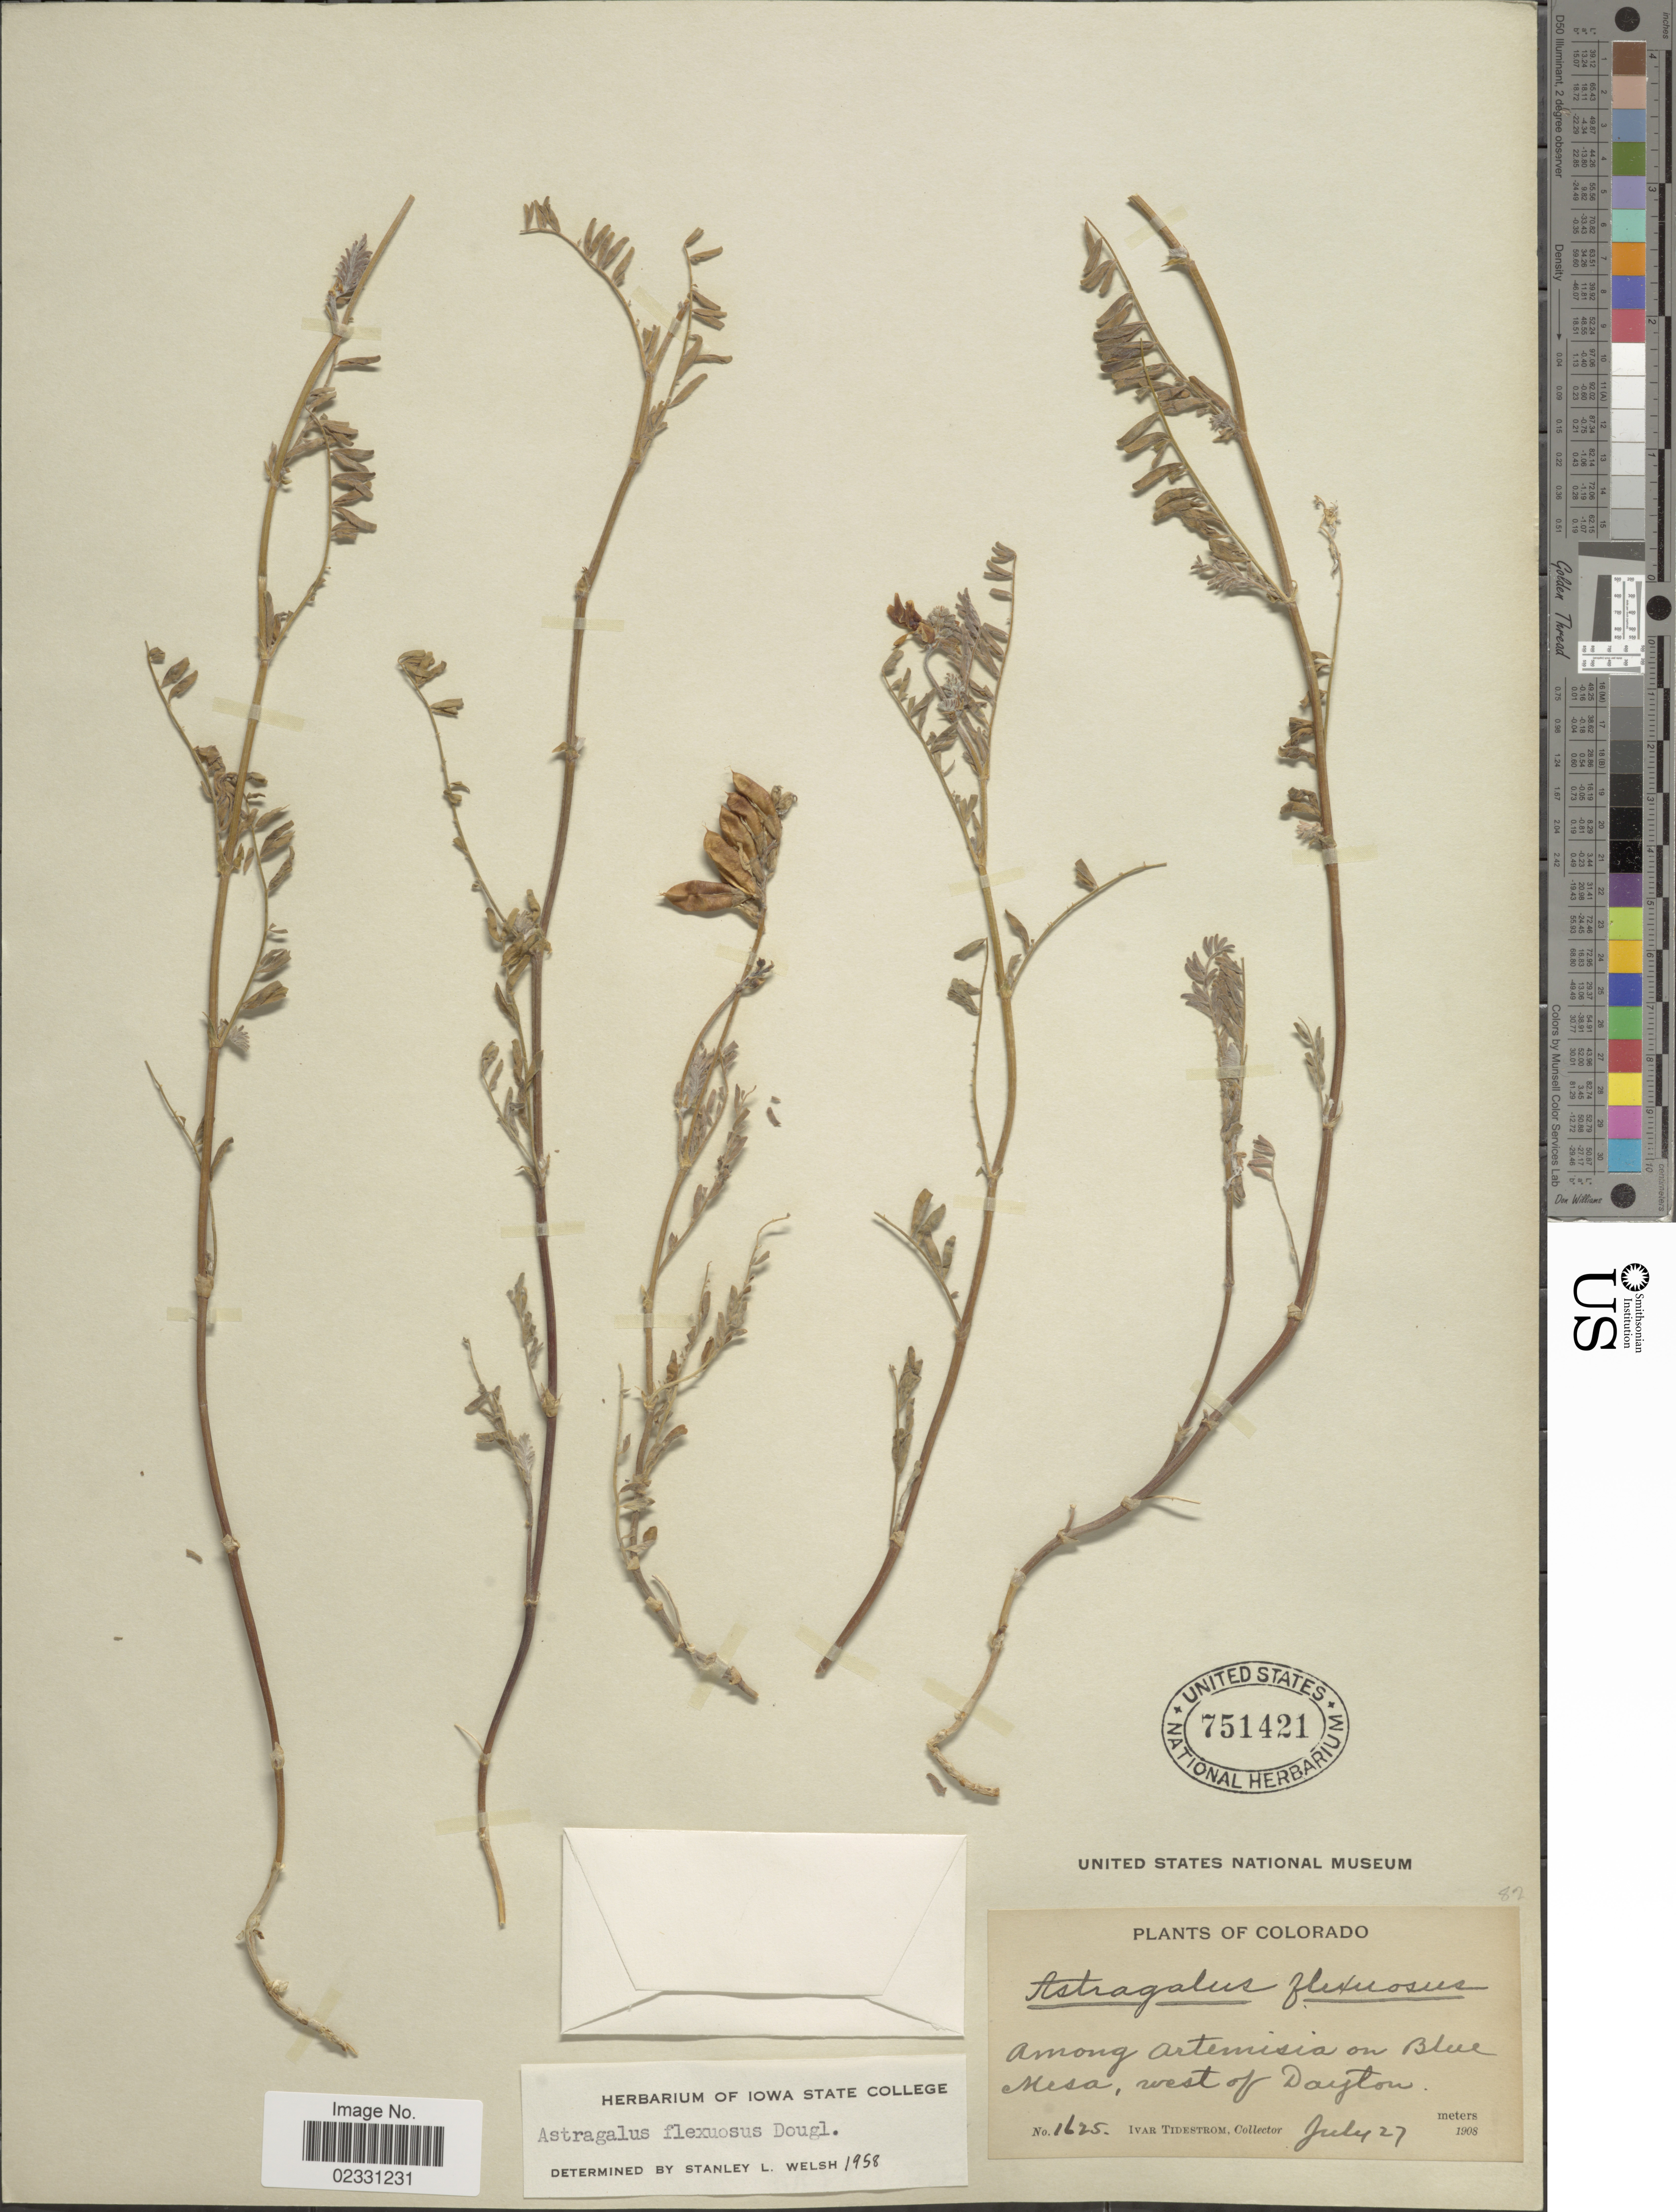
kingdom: Plantae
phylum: Tracheophyta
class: Magnoliopsida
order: Fabales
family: Fabaceae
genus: Astragalus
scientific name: Astragalus flexuosus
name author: (Hook.) Douglas ex G. Don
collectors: I. F. Tidestrom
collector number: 1625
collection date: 1908-07-27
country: United States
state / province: Colorado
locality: Blue Mesa, west of Dayton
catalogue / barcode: US 751421